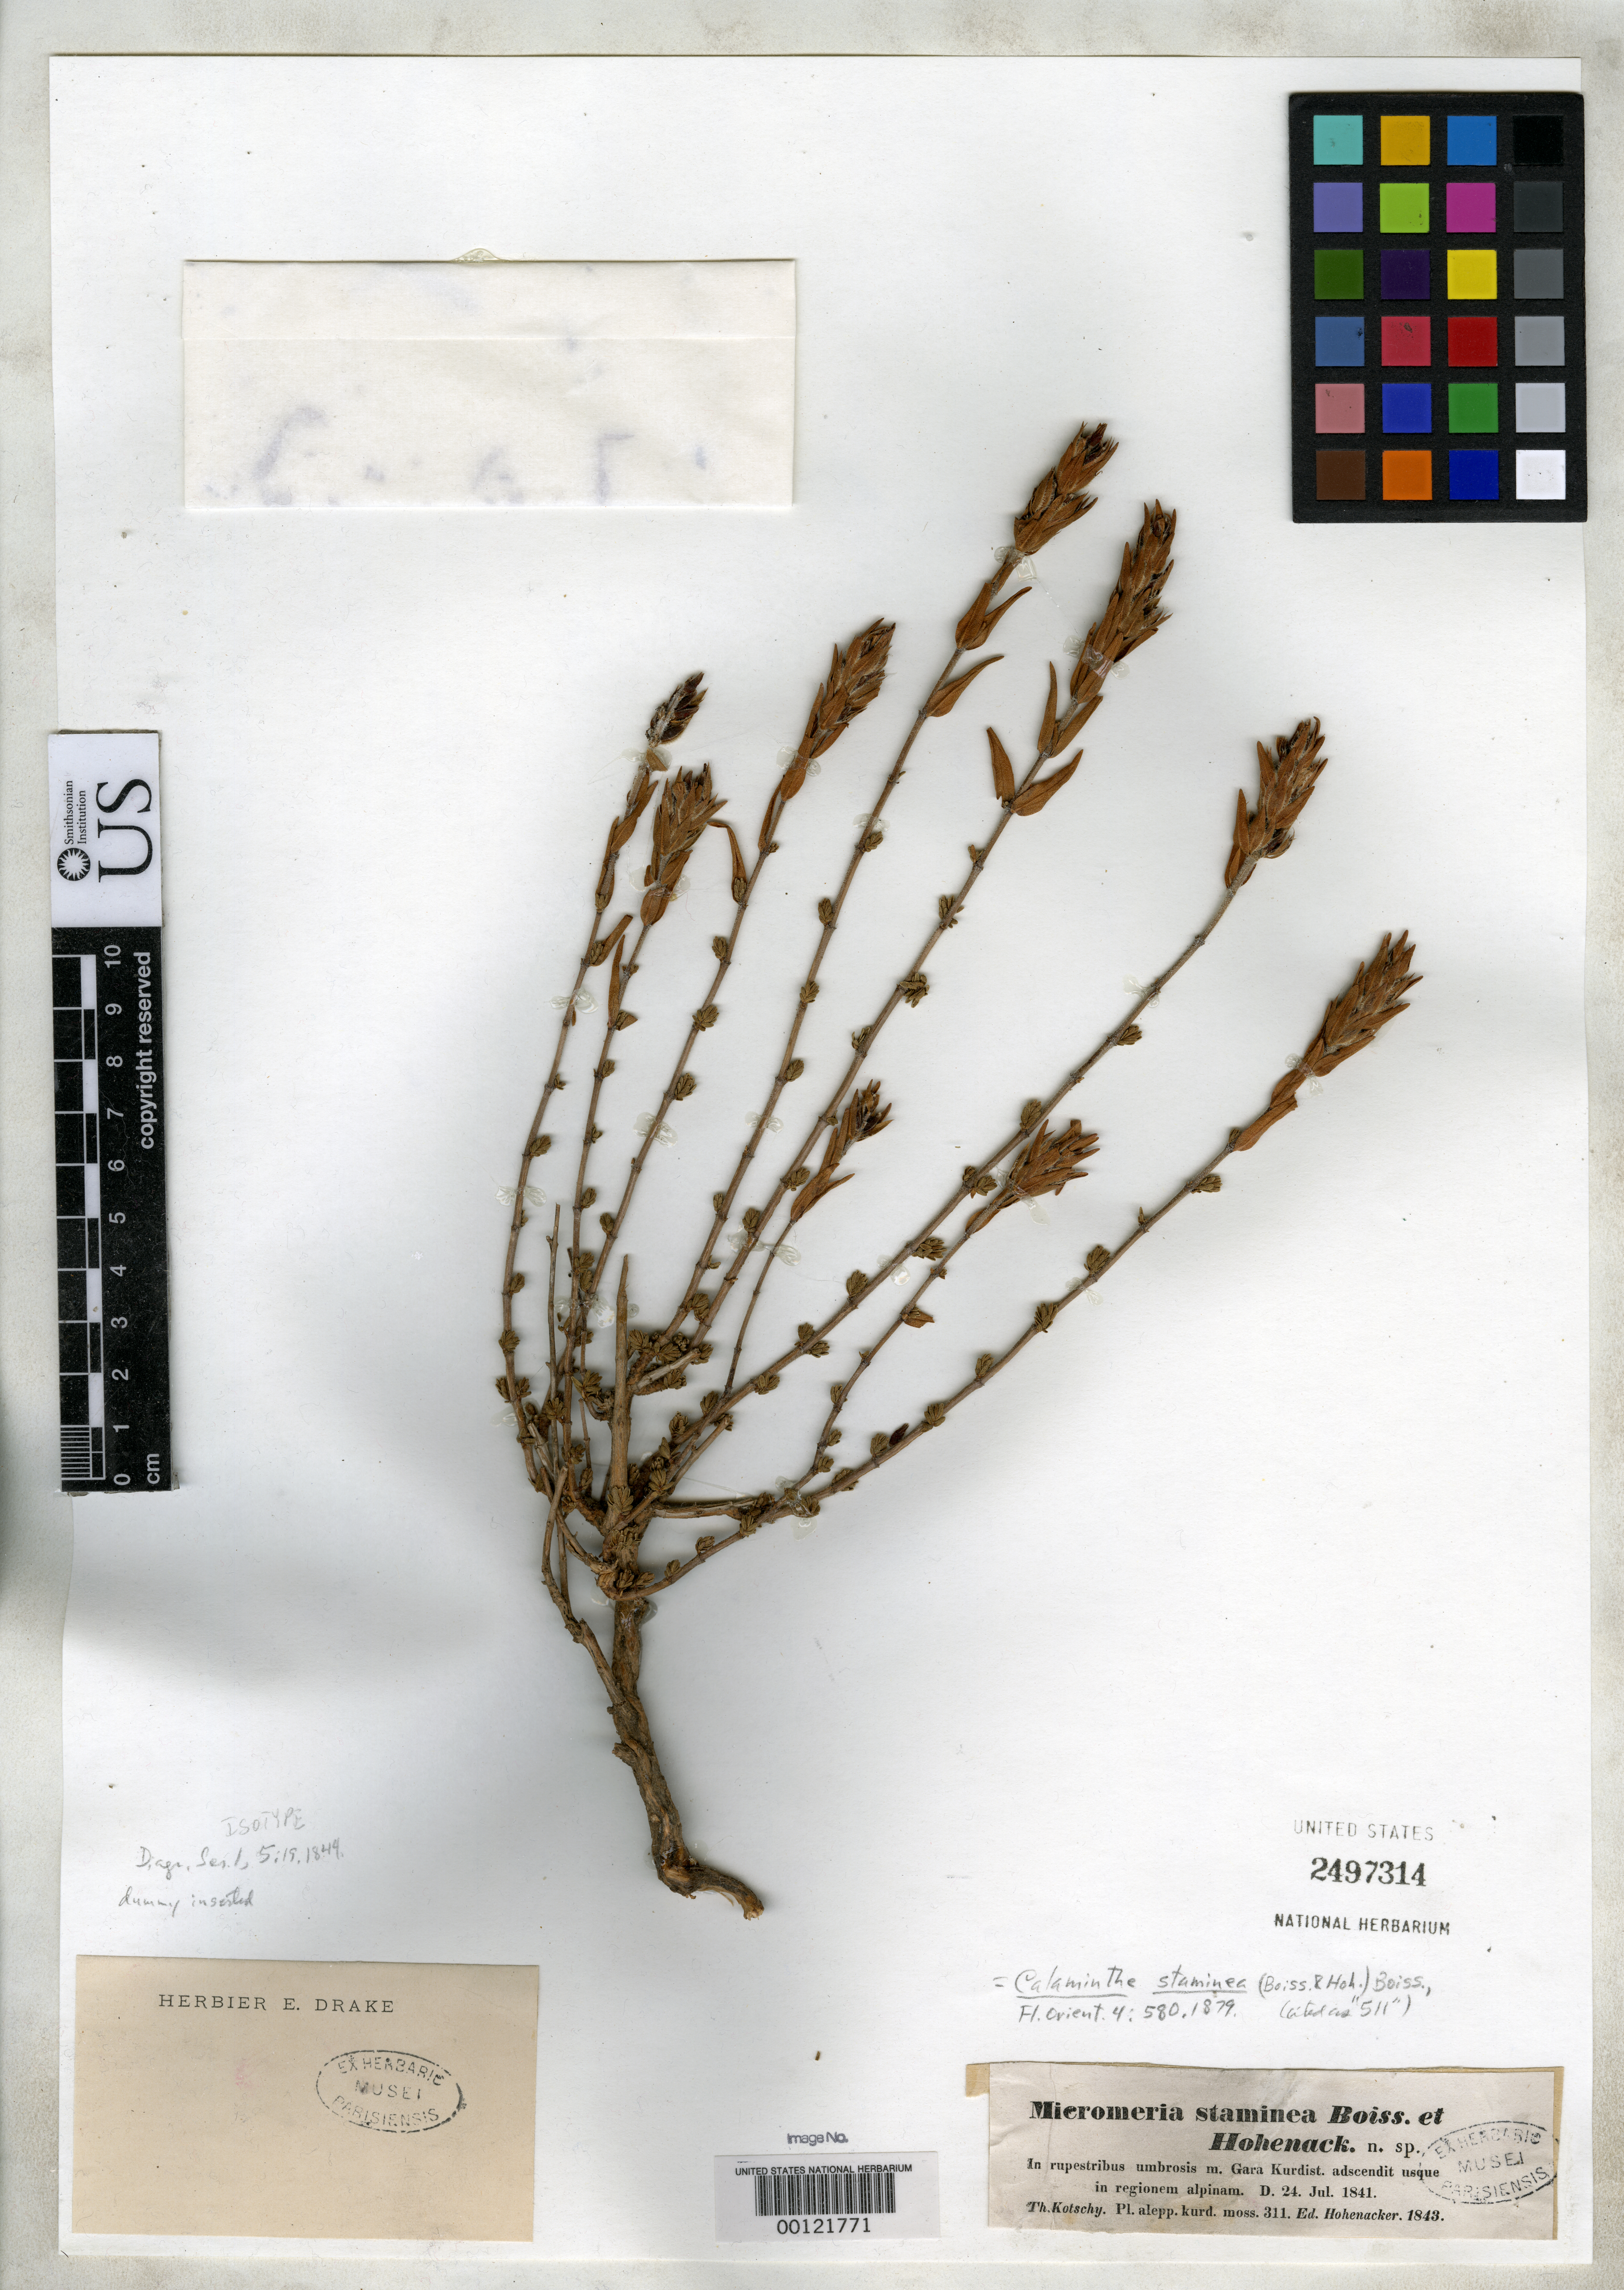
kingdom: Plantae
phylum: Tracheophyta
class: Magnoliopsida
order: Lamiales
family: Lamiaceae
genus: Micromeria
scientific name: Micromeria staminea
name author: Boiss. & Hohen.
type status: Isotype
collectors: K. G. Kotschy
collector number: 511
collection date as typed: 24 Jul 1841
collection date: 1841-07-24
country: Iran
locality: In rupestribus umbrosis m. Gara Kurdist.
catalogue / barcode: US 2497314